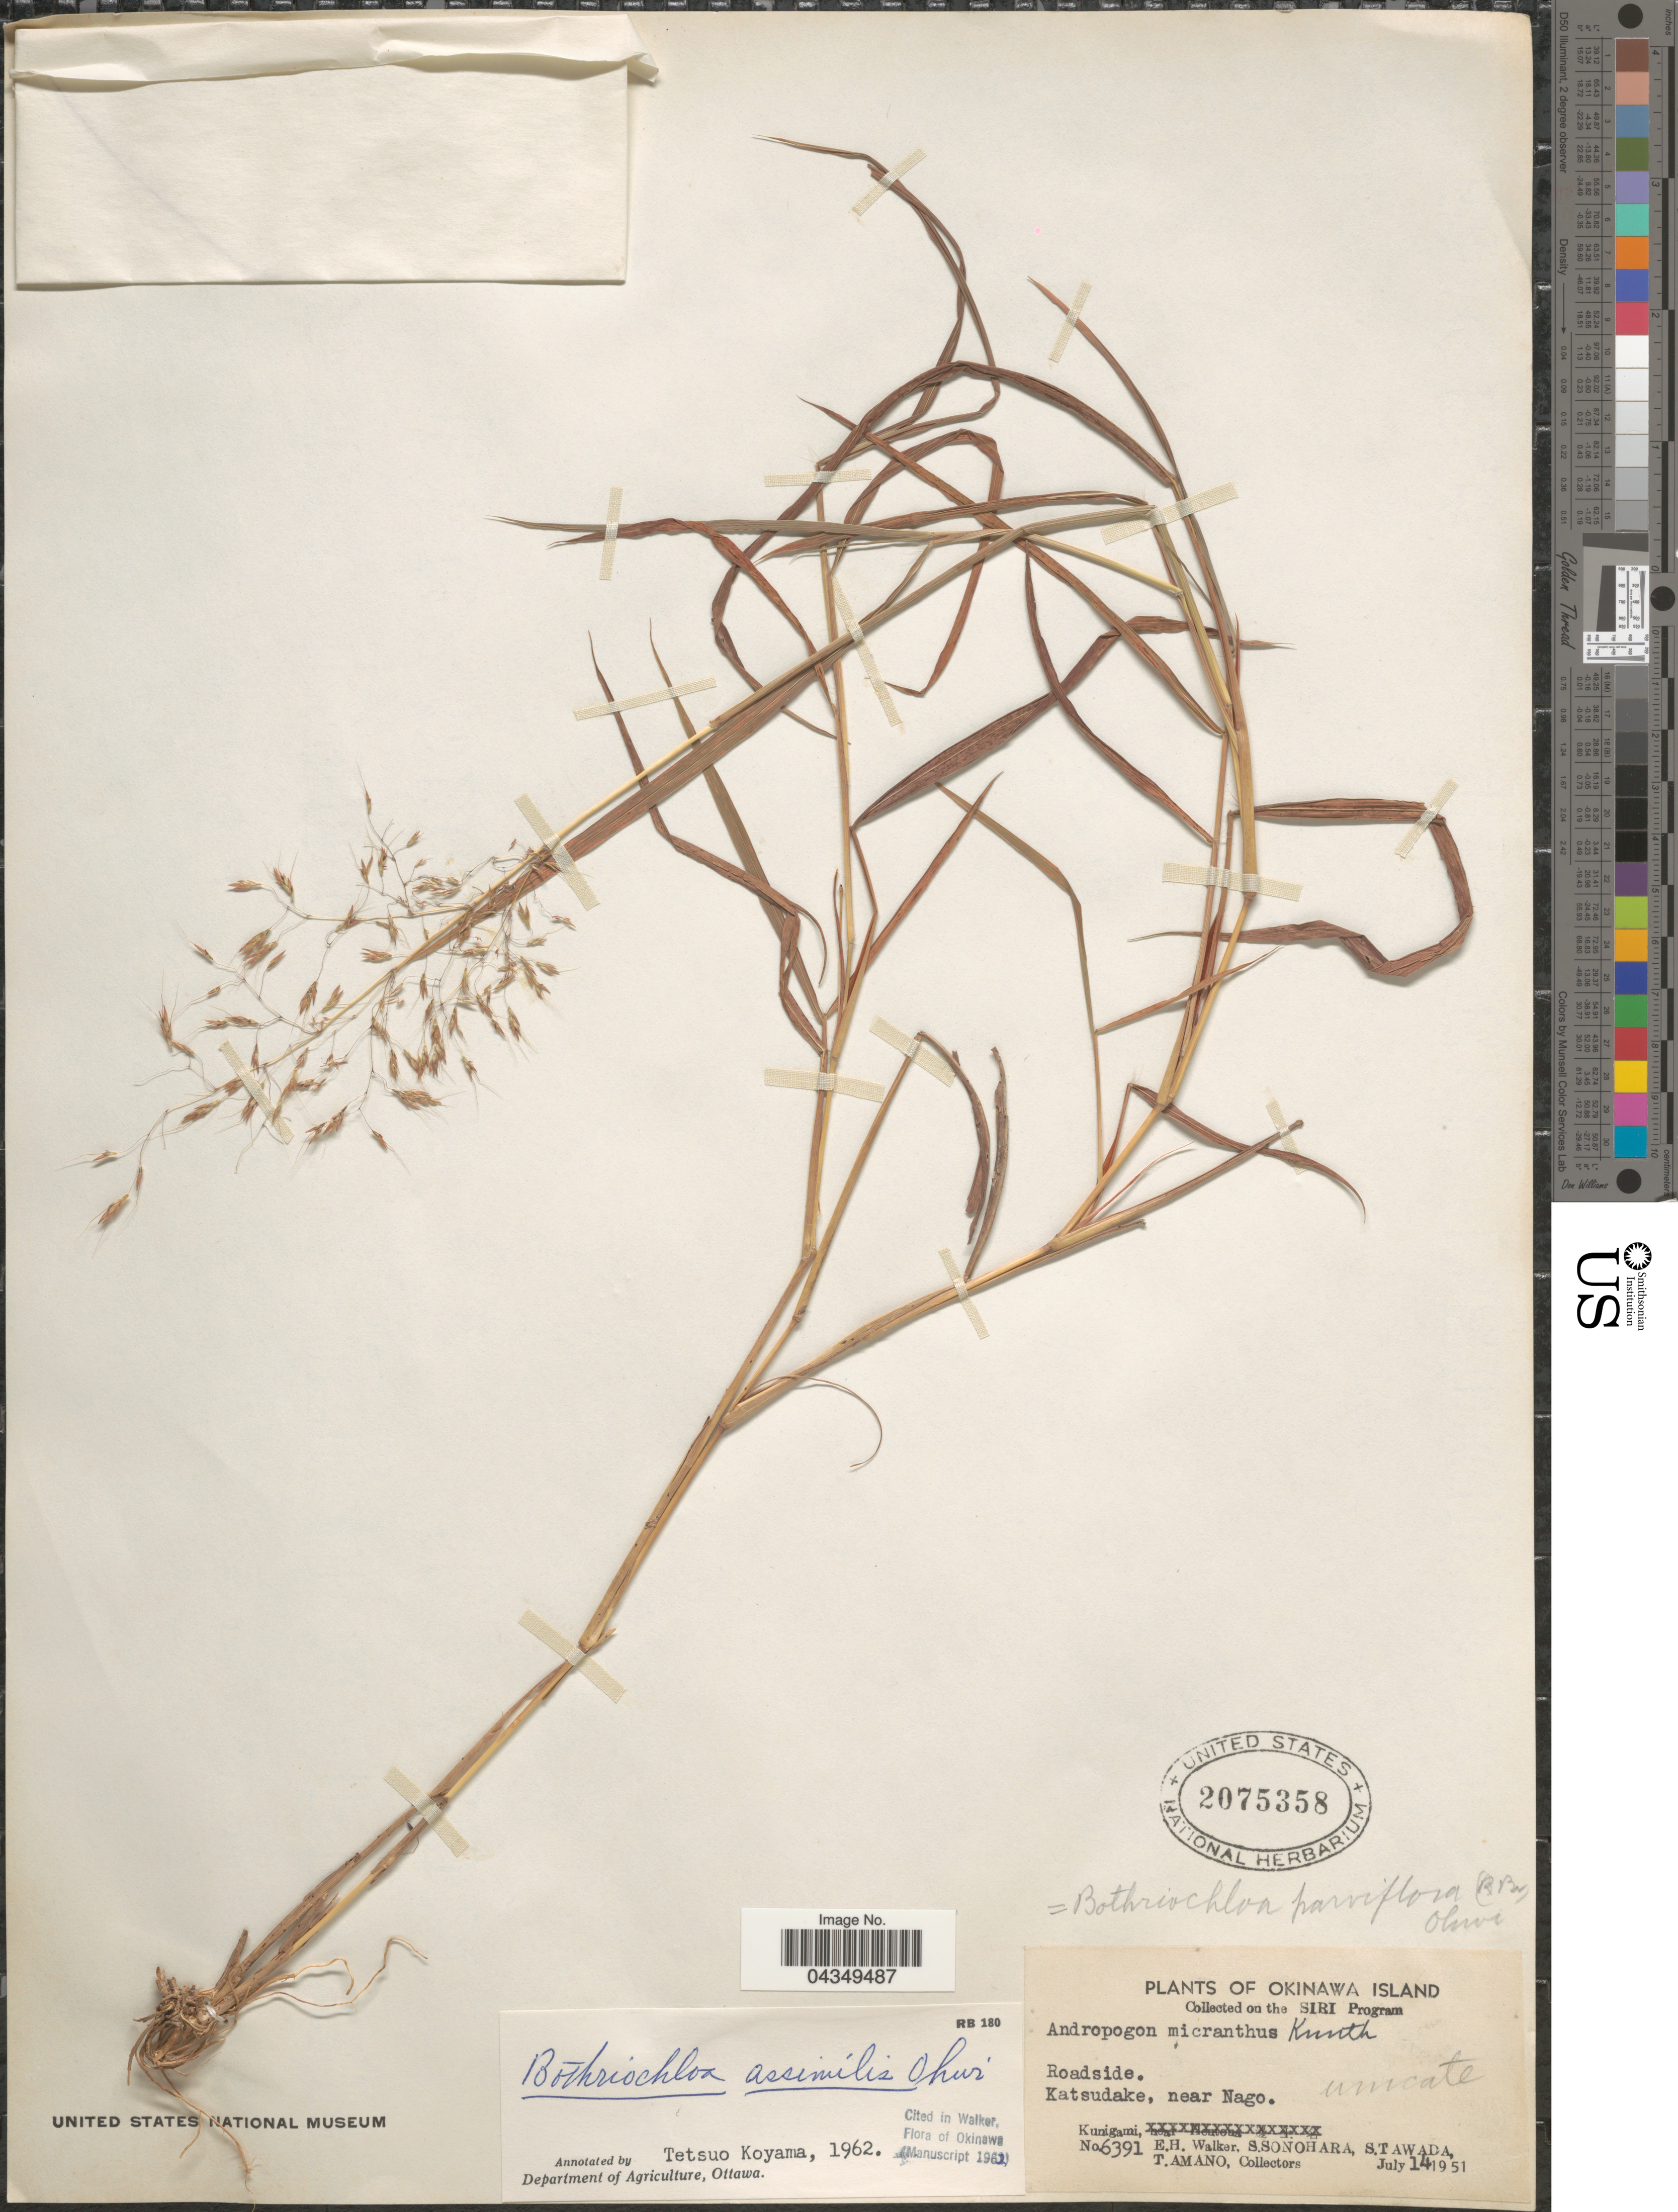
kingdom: Plantae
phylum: Tracheophyta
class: Liliopsida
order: Poales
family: Poaceae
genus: Capillipedium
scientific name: Capillipedium parviflorum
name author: (R. Br.) Stapf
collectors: E. H. Walker, S. Sonohara, S. Tawada & T. Amano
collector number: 6391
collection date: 1951-07-14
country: Japan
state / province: Okinawa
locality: Okinawa Island. Roadside. Katsudake, near Nago.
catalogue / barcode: US 2075358